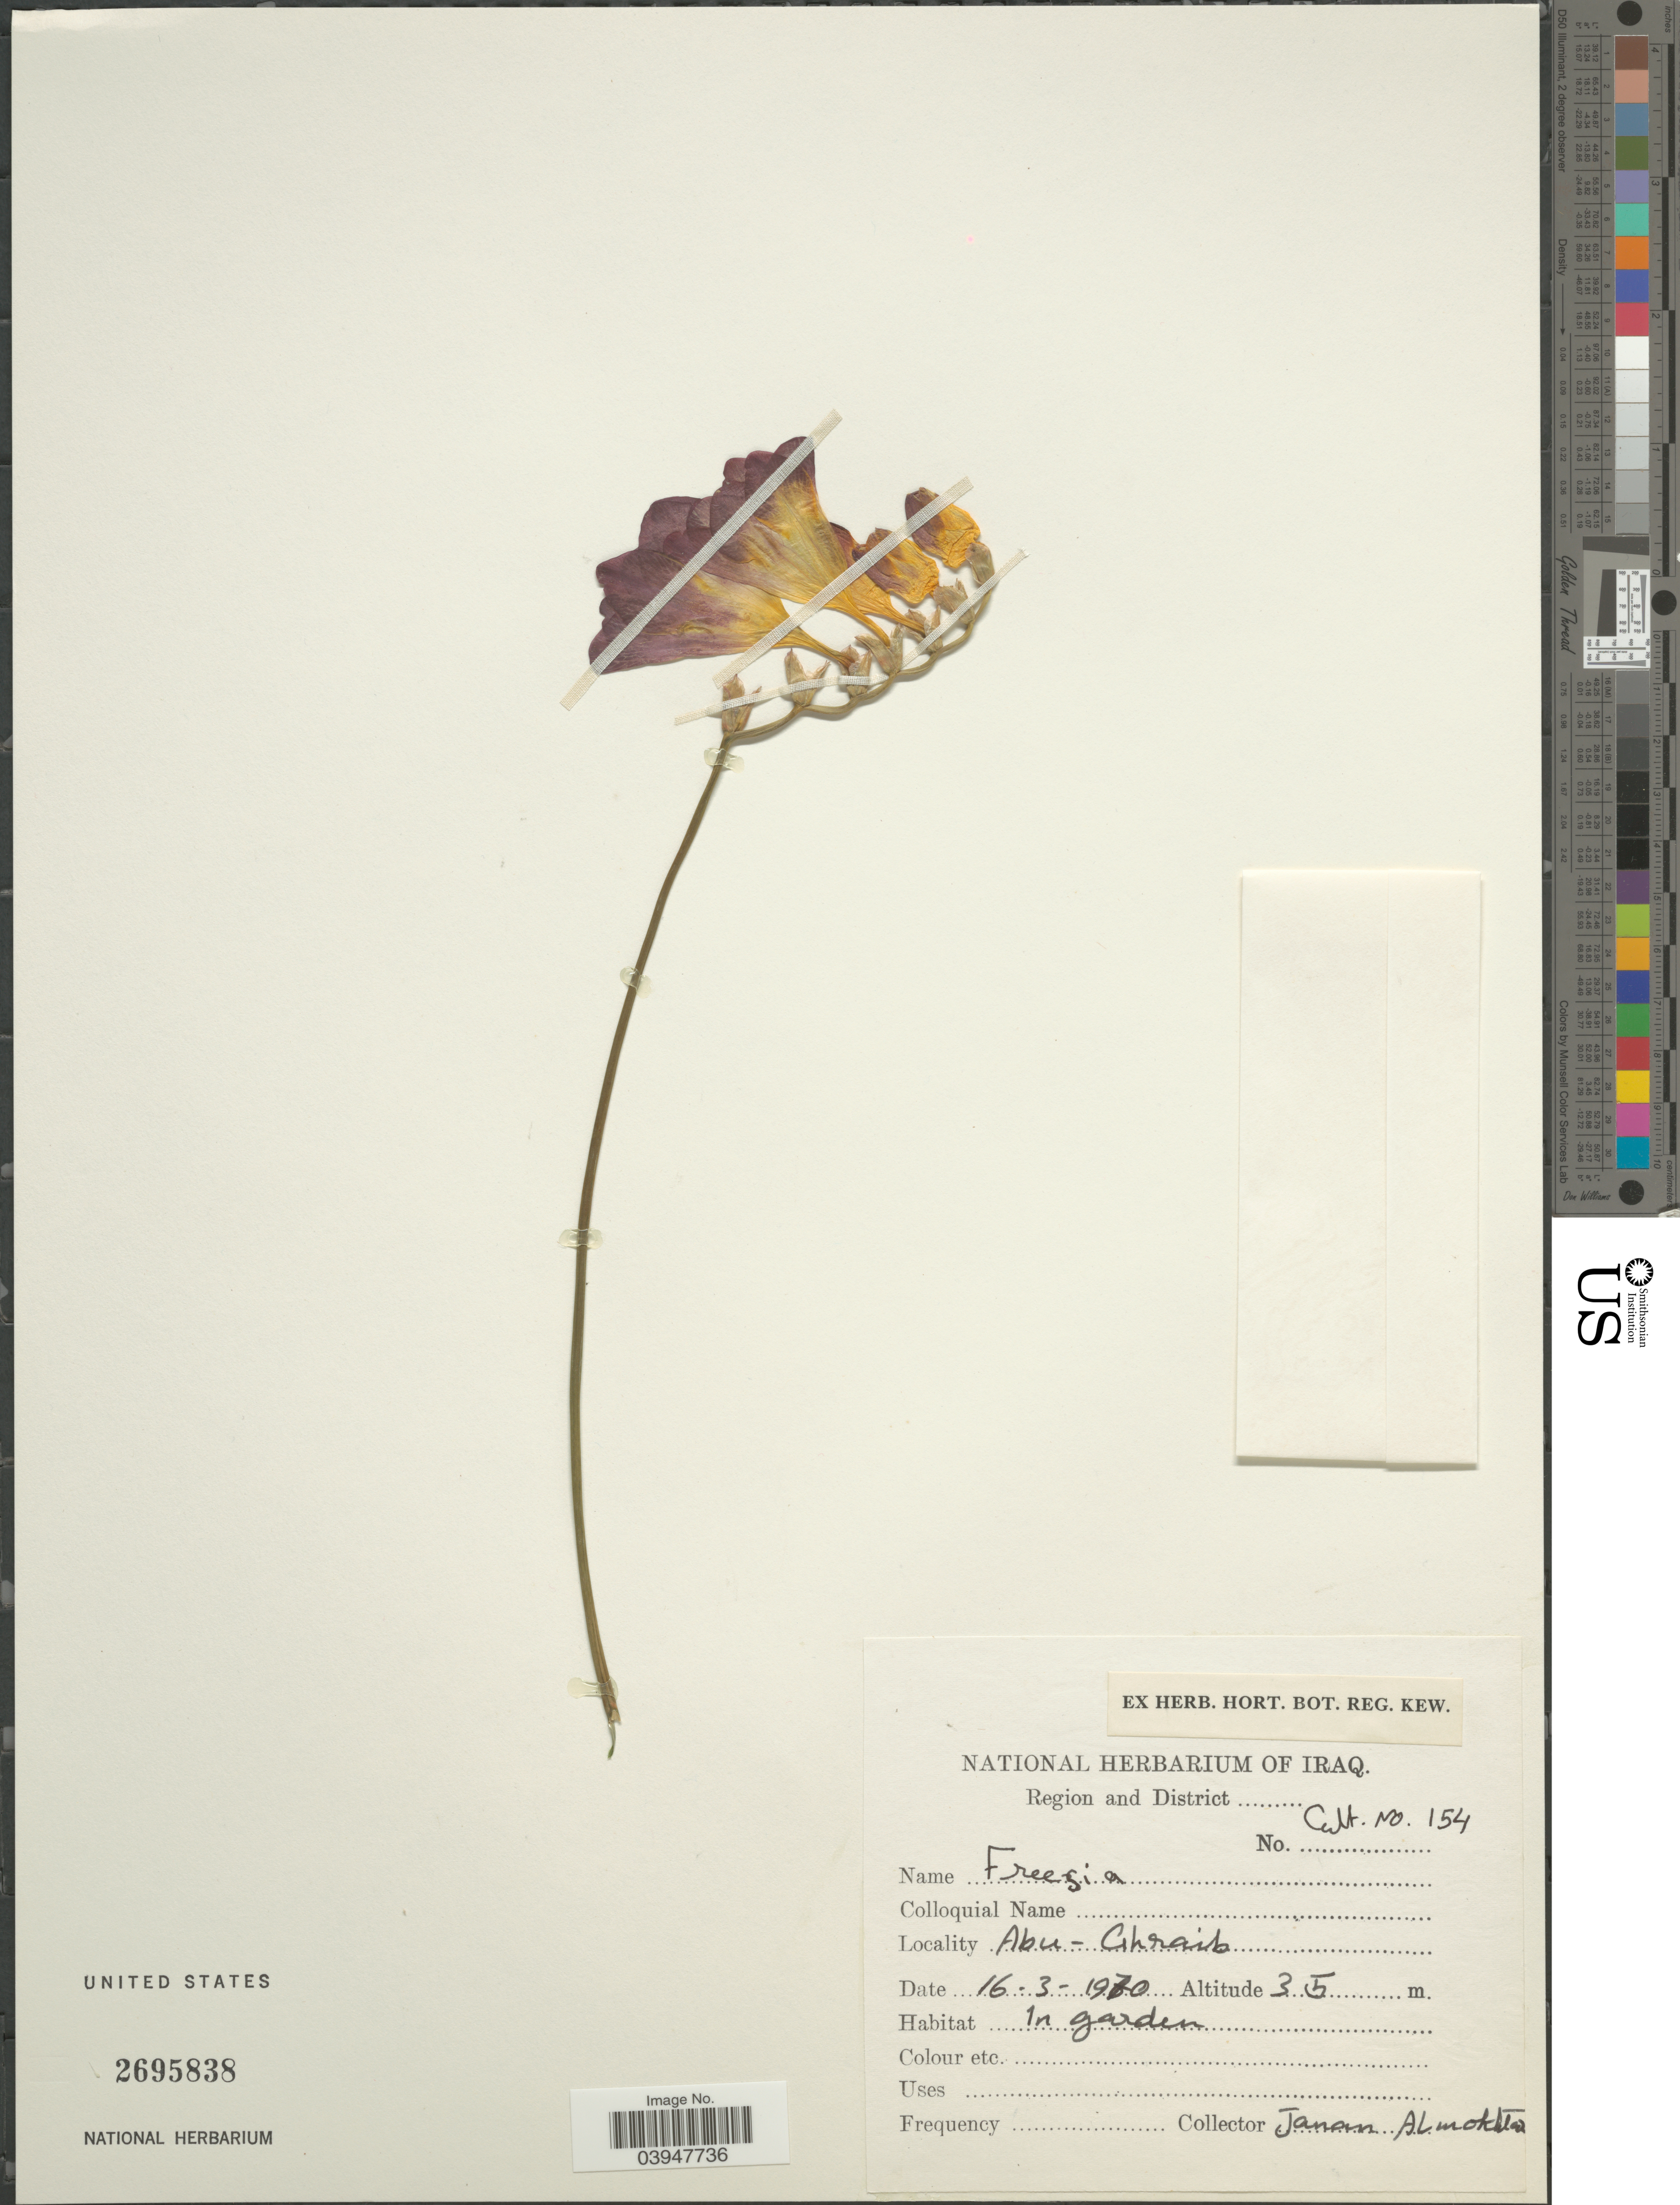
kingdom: Plantae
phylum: Tracheophyta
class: Liliopsida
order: Asparagales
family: Iridaceae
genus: Freesia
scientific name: Freesia sp.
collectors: J. Al-mokhtar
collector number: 154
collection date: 1970-03-16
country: Iraq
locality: Abu-Ghraib.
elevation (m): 35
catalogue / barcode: US 2695838